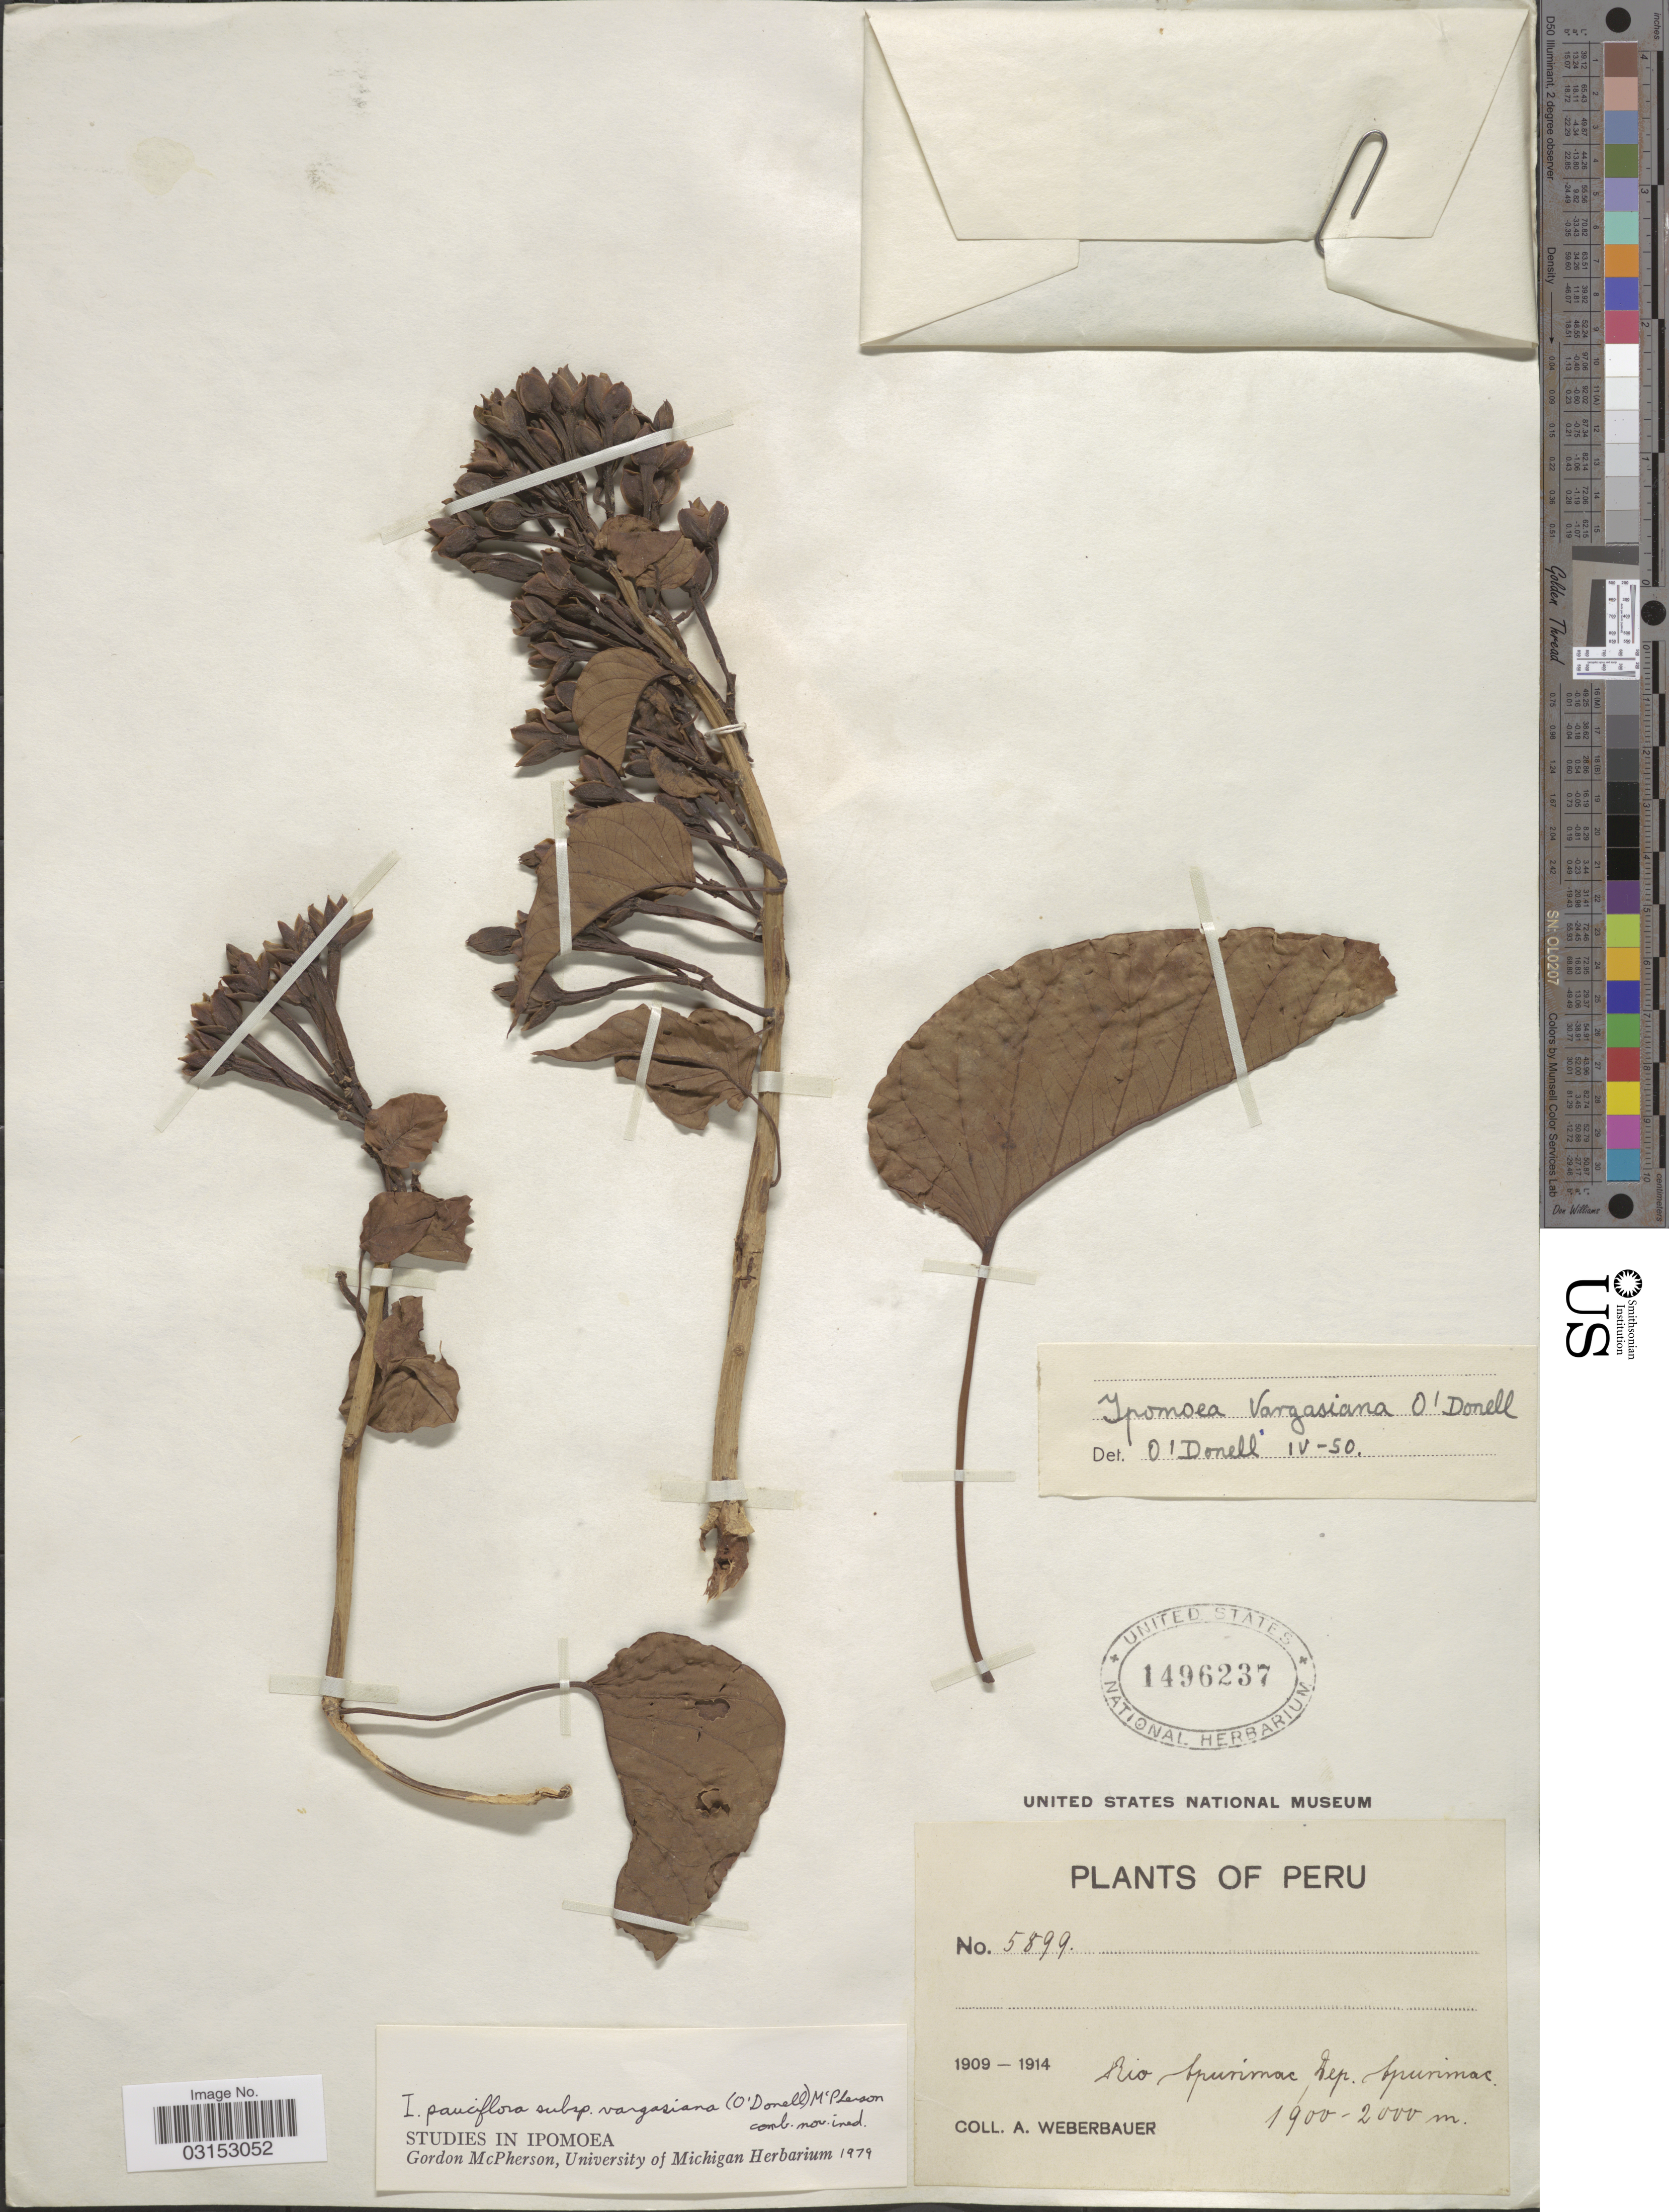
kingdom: Plantae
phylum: Tracheophyta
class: Magnoliopsida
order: Solanales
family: Convolvulaceae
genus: Ipomoea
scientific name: Ipomoea pauciflora subsp. vargasiana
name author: (O'Donell) McPherson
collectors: A. Weberbauer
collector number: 5899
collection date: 1909/1914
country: Peru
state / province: Apurímac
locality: Rio Apurimac, Dep. Apurimac.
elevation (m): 1900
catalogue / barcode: US 1496237